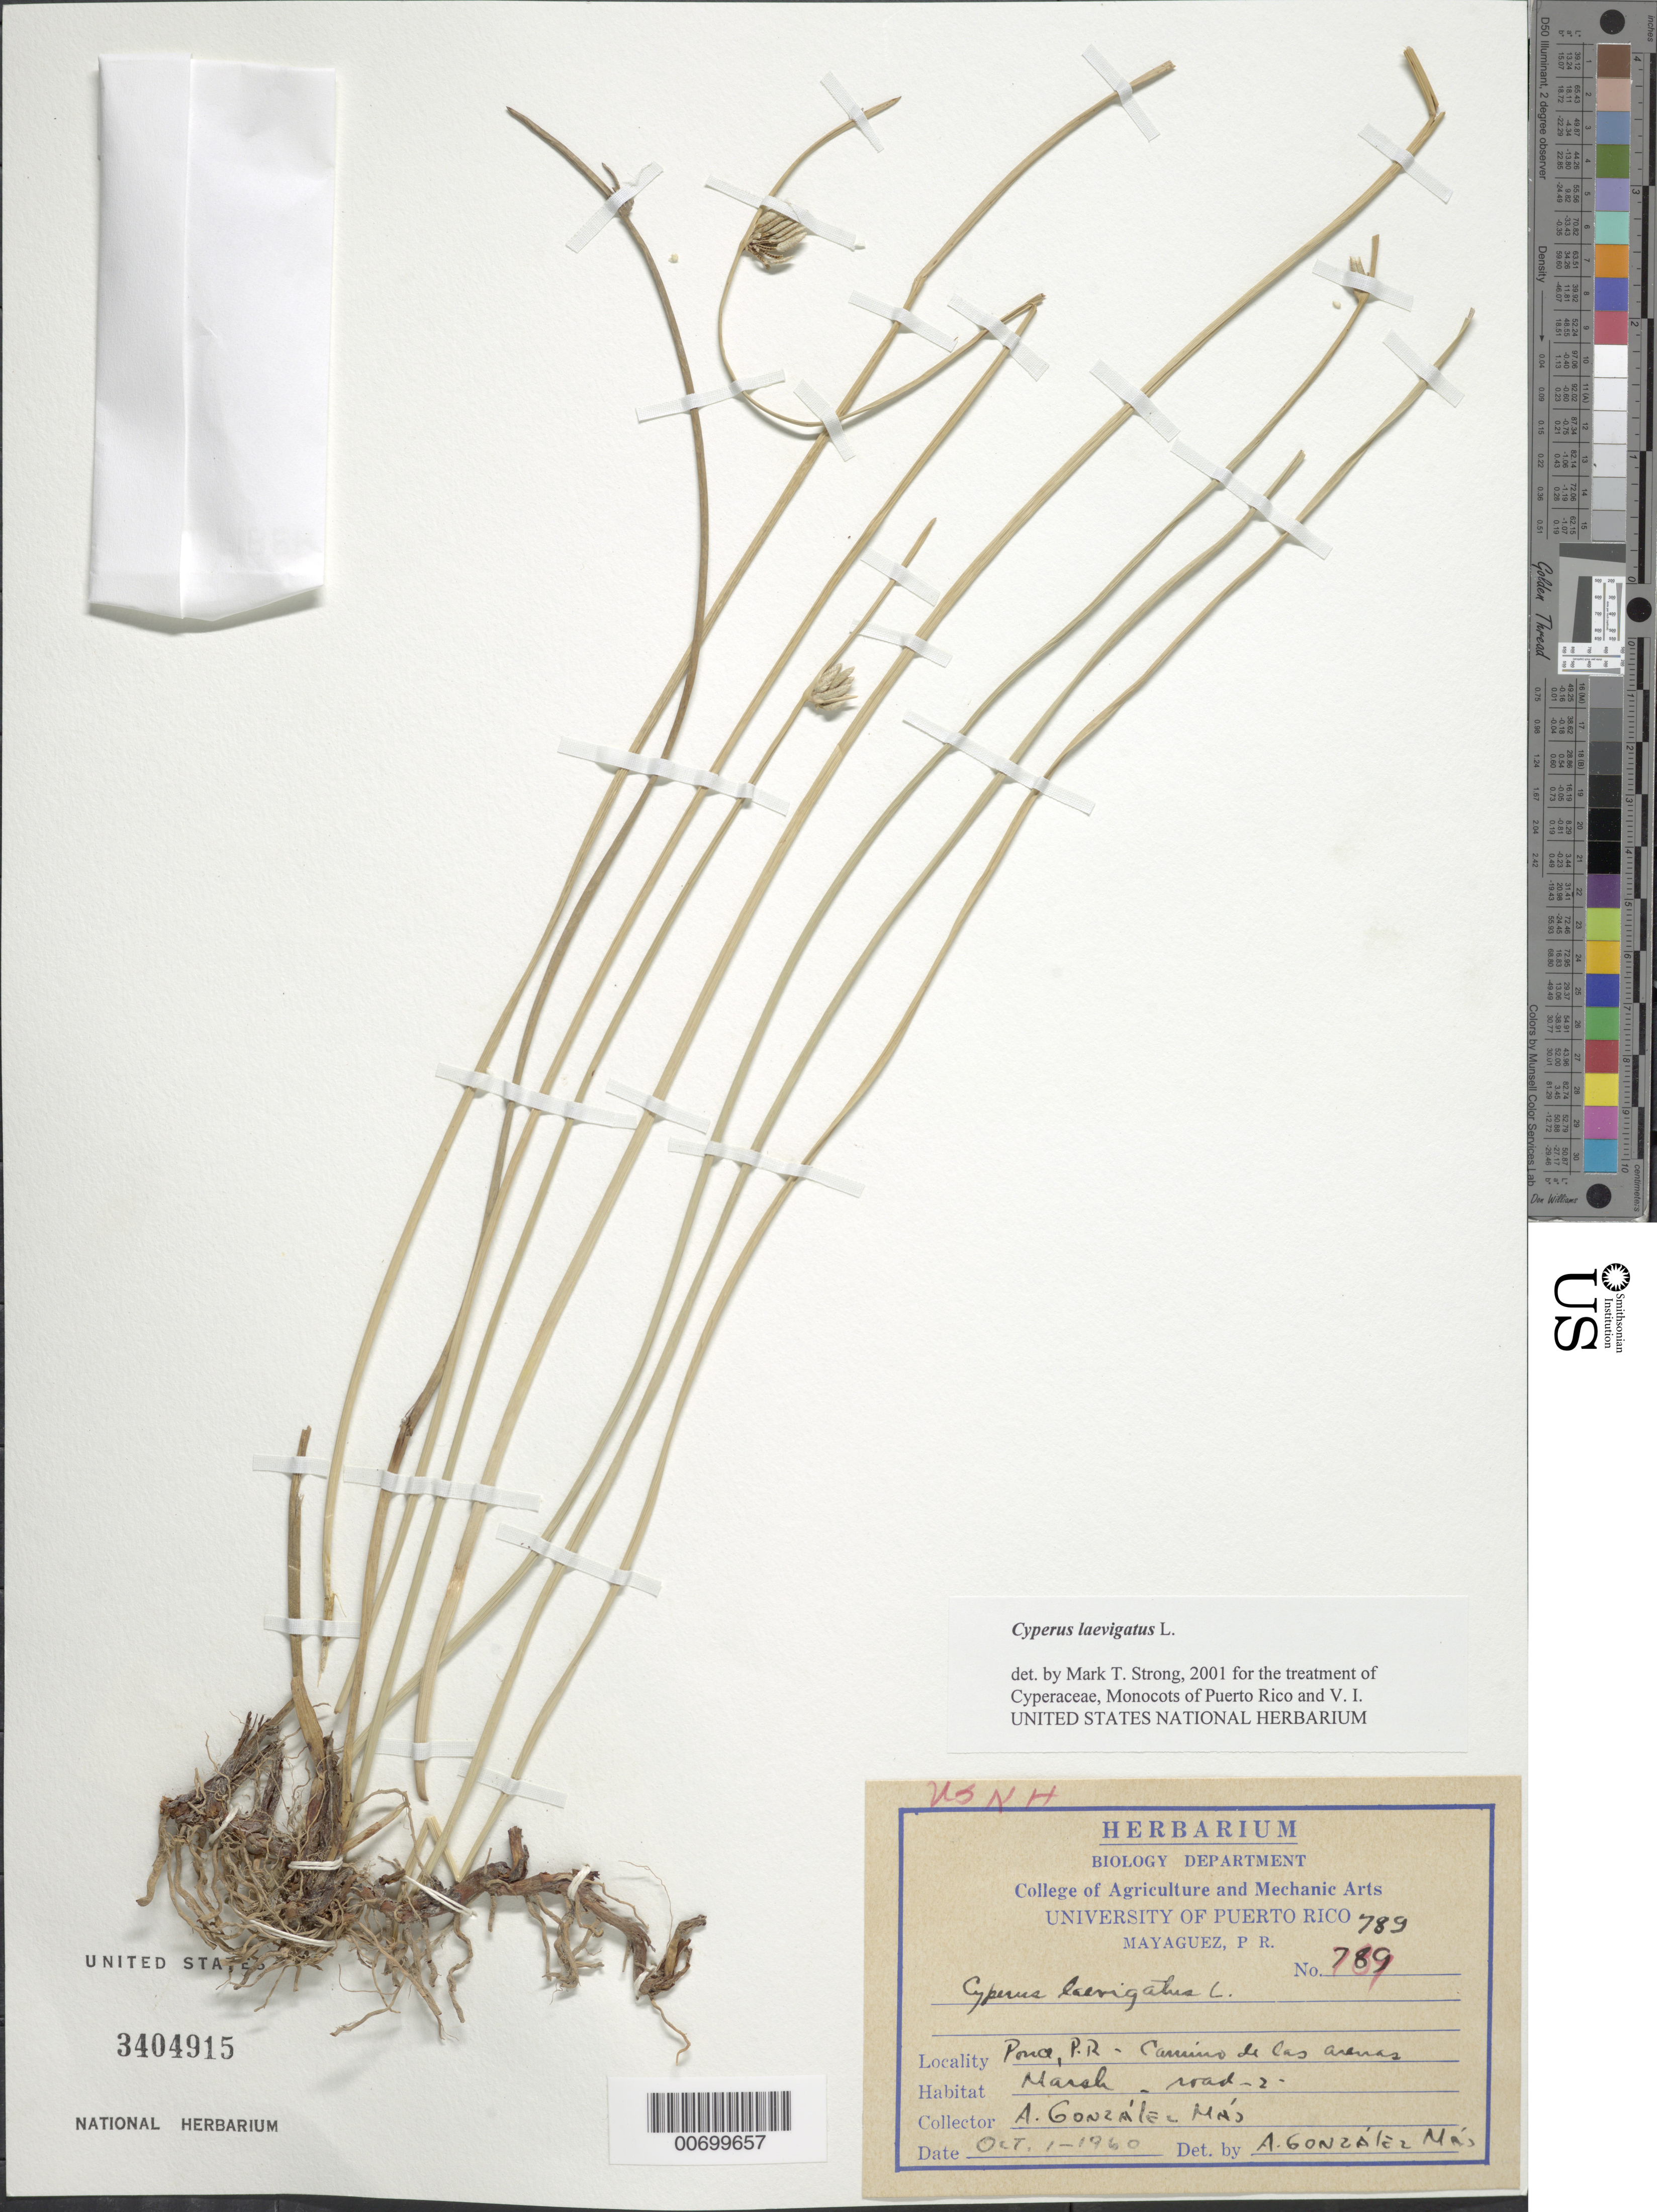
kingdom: Plantae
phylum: Tracheophyta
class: Liliopsida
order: Poales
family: Cyperaceae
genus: Cyperus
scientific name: Cyperus laevigatus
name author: L.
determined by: Strong, M. T., (US), Smithsonian Institution - National Museum of Natural History (UNITED STATES)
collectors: A. González Más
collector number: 789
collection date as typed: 01 Oct 1960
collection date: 1960-10-01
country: Puerto Rico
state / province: Ponce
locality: Ponce: Camino de las arenas, Rd. 2.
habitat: Marsh.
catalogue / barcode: US 3404915